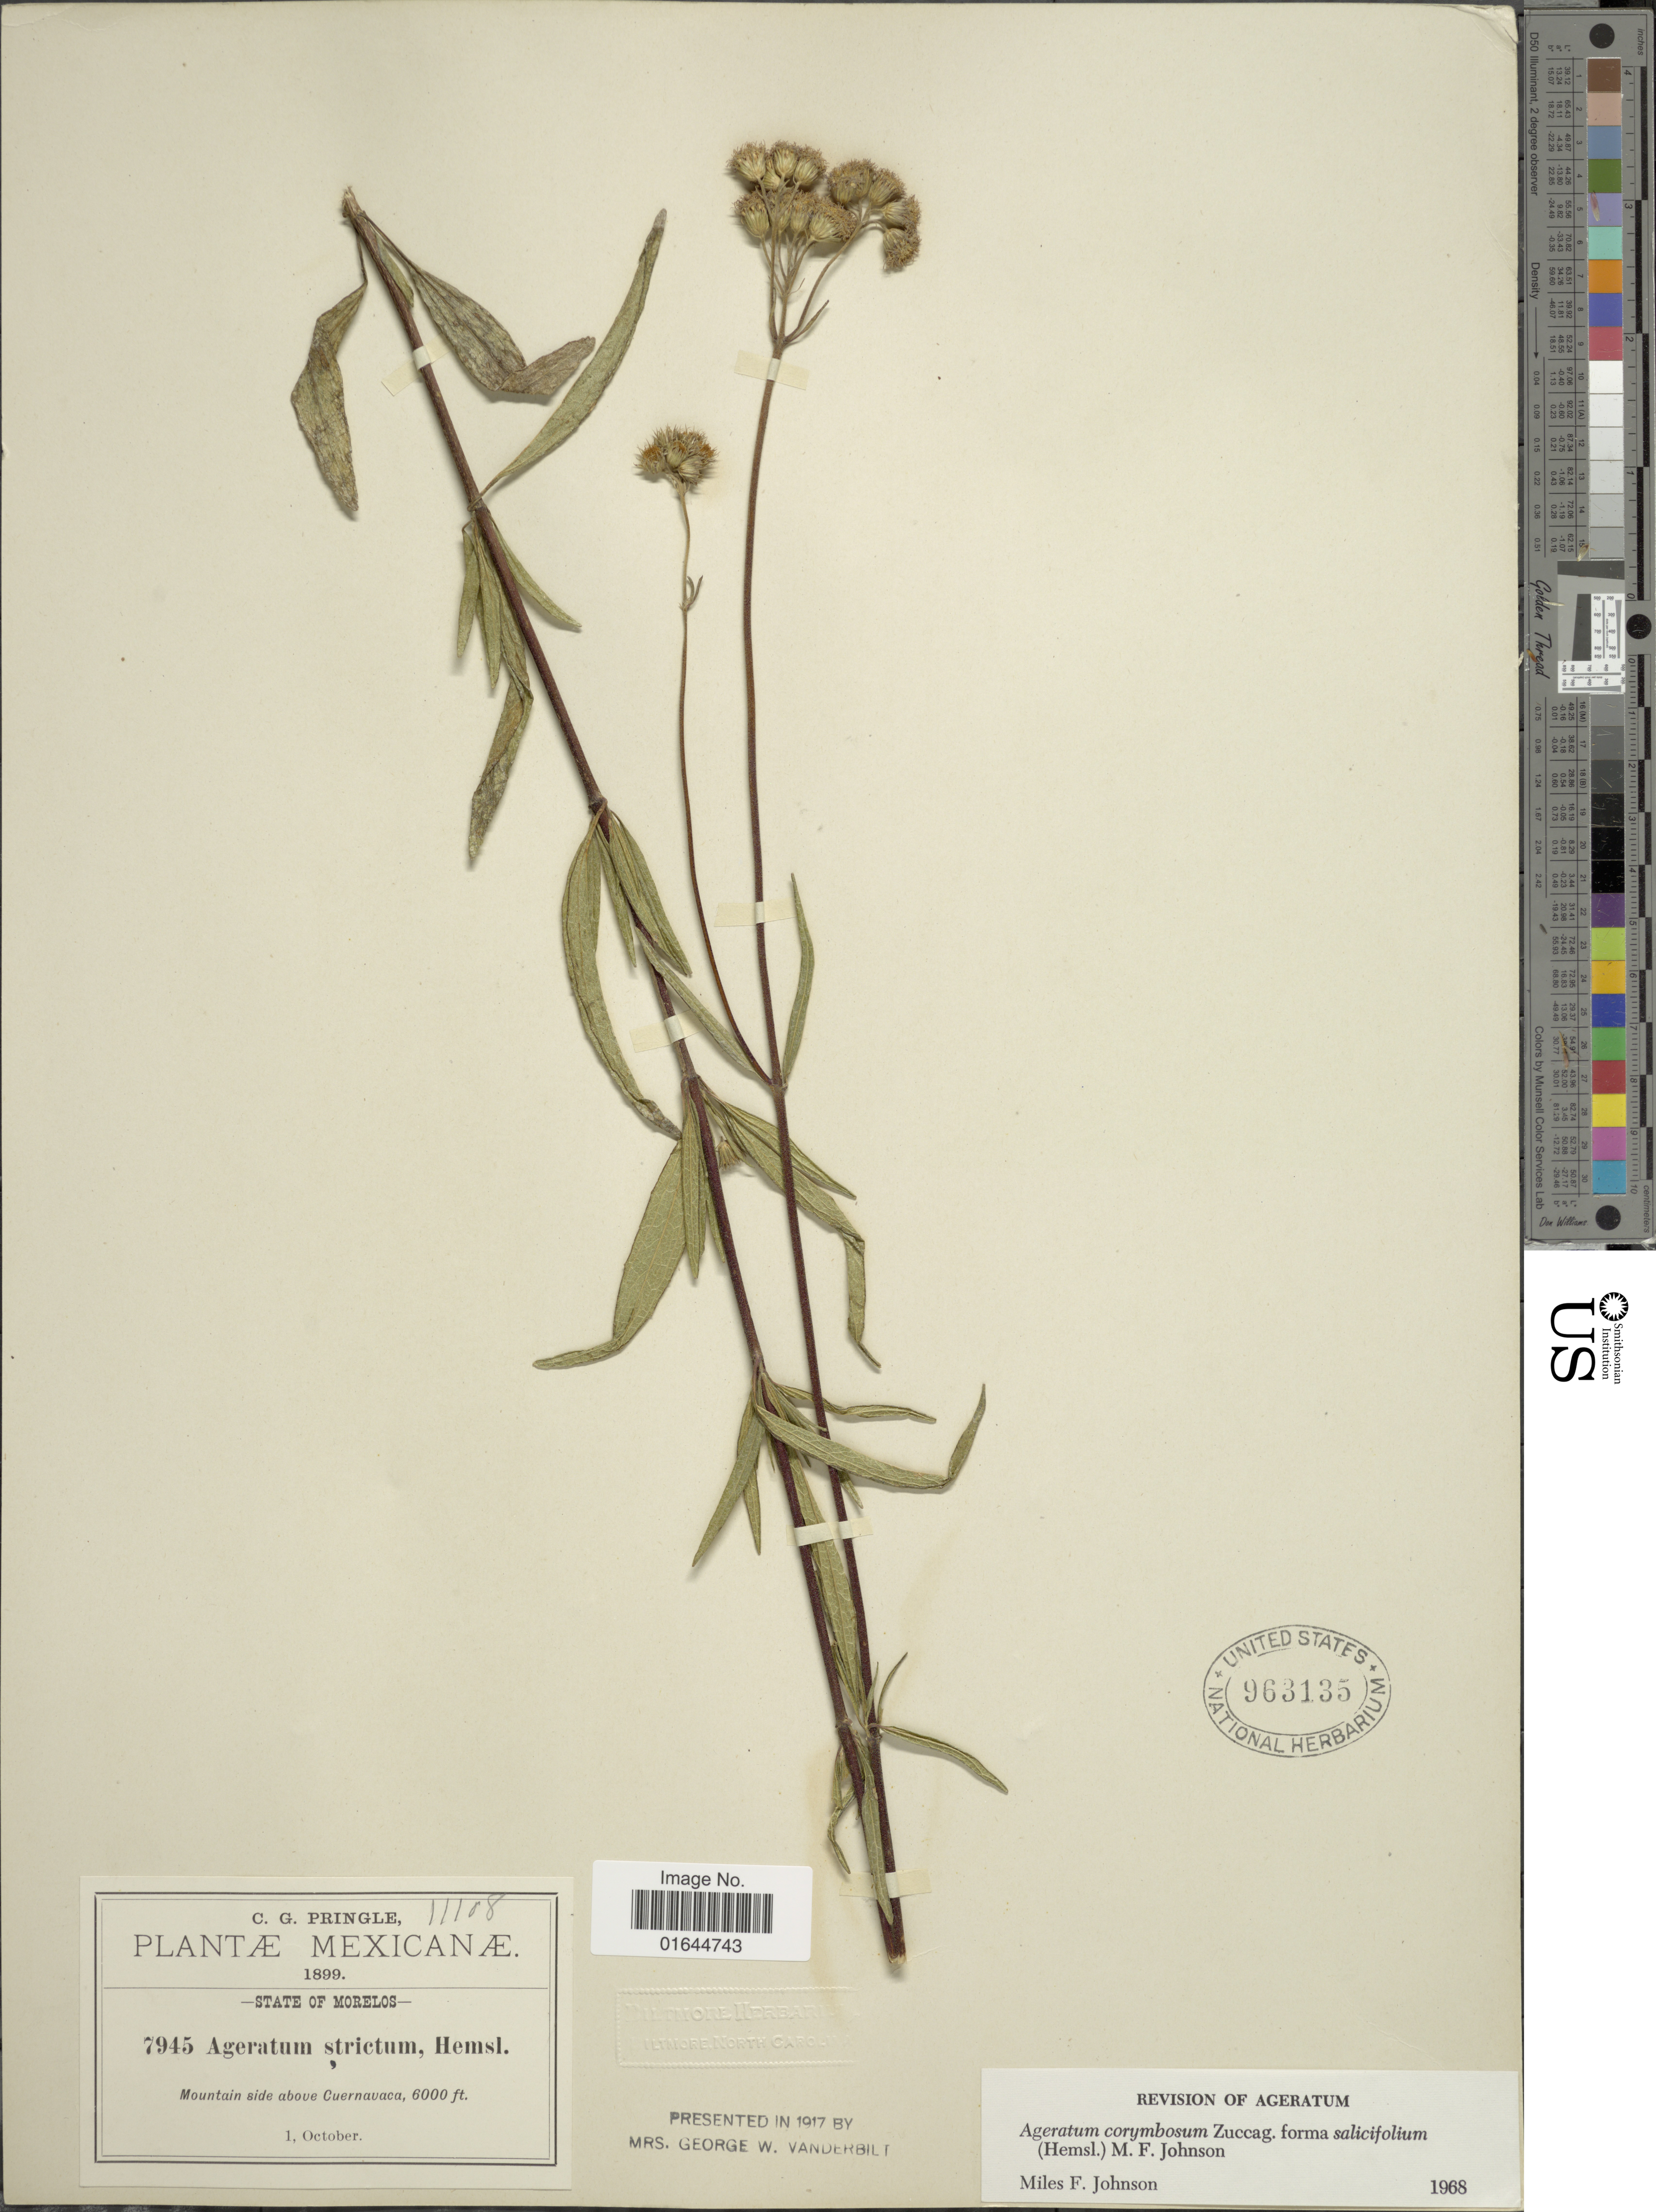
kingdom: Plantae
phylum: Tracheophyta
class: Magnoliopsida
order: Asterales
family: Asteraceae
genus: Ageratum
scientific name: Ageratum corymbosum f. salicifolium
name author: (Hemsl.) M.F. Johnson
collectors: C. G. Pringle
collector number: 7945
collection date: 1899-10-01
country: Mexico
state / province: Morelos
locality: Mexicanæ, State of Morelos, Mountain side above Cuernavaca.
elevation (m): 1829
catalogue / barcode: US 963135